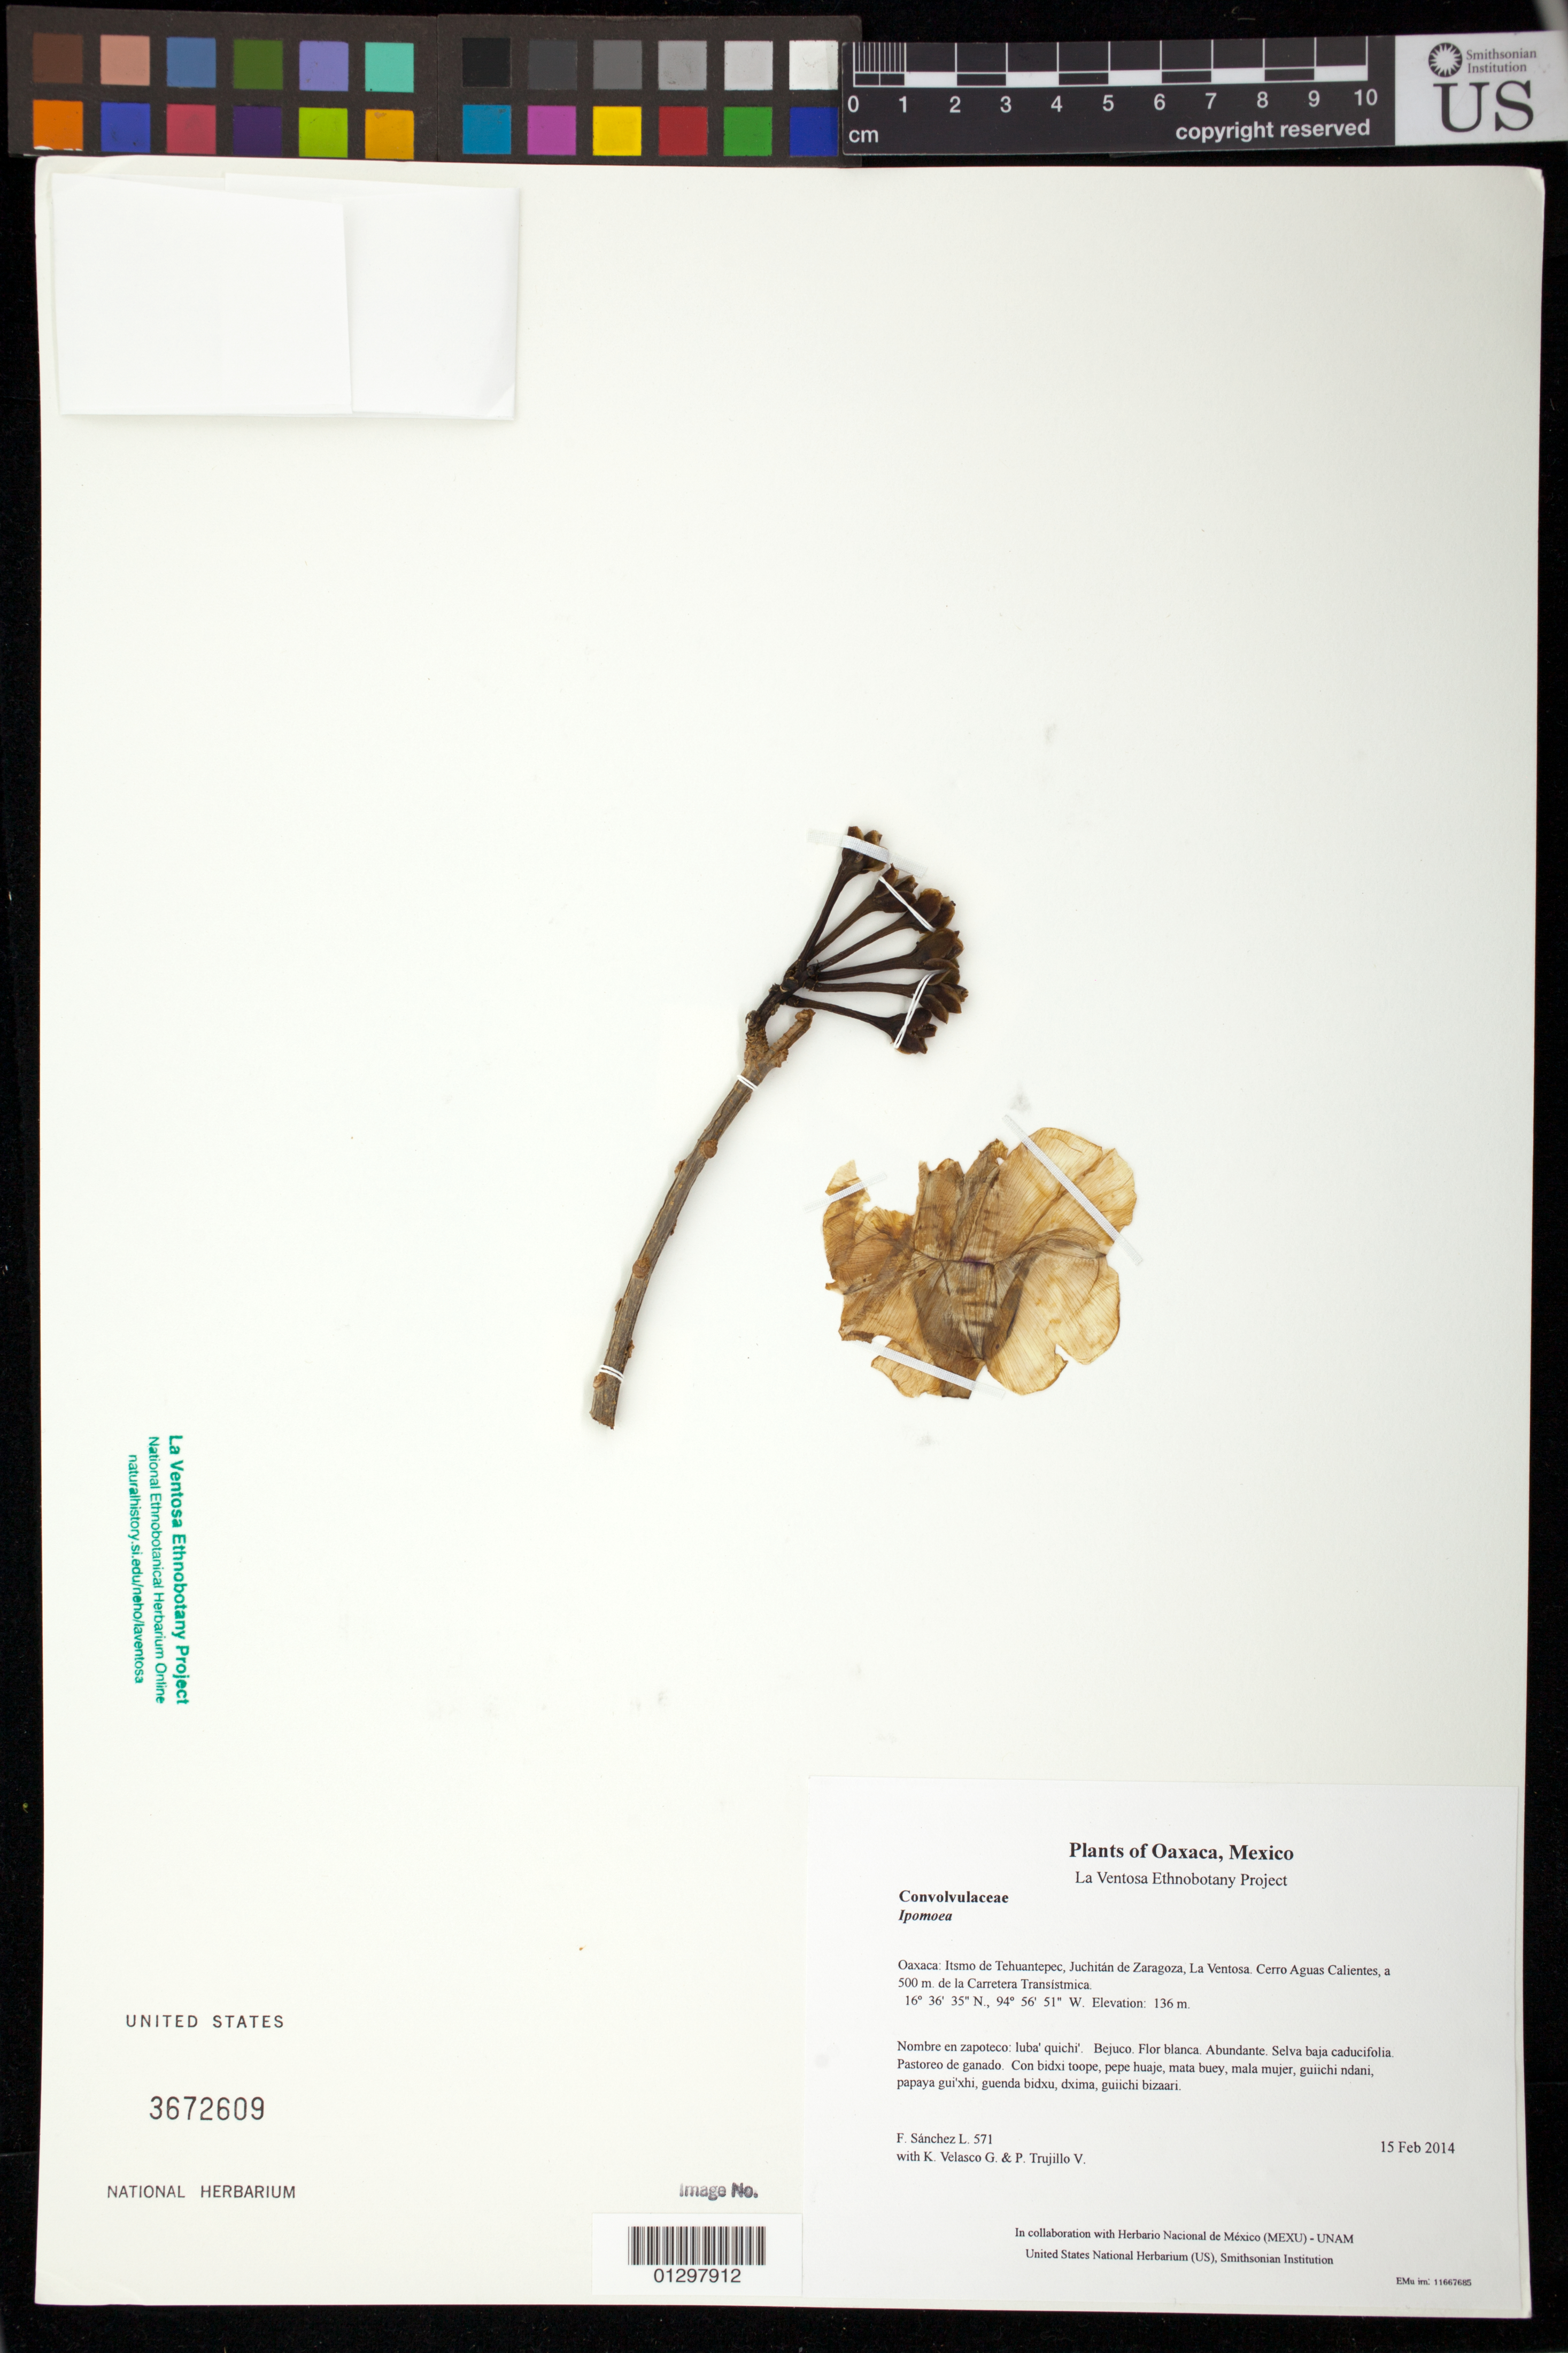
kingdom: Plantae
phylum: Tracheophyta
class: Magnoliopsida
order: Solanales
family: Convolvulaceae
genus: Ipomoea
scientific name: Ipomoea populina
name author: House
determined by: Velasco G., Kenia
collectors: F. Sánchez L., K. Velasco G. & P. Trujillo V.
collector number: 571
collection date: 2014-02-15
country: Mexico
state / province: Oaxaca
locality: Itsmo de Tehuantepec, Juchitán de Zaragoza, La Ventosa. Cerro Aguas Calientes, a 500 m. de la Carretera Transístmica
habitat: Selva baja caducifolia. Pastoreo de ganado.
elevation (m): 136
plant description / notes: JEBOT, MEXU, SERO, US; Luba'. Guie' naquichi'. Stale.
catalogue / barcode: US 3672609